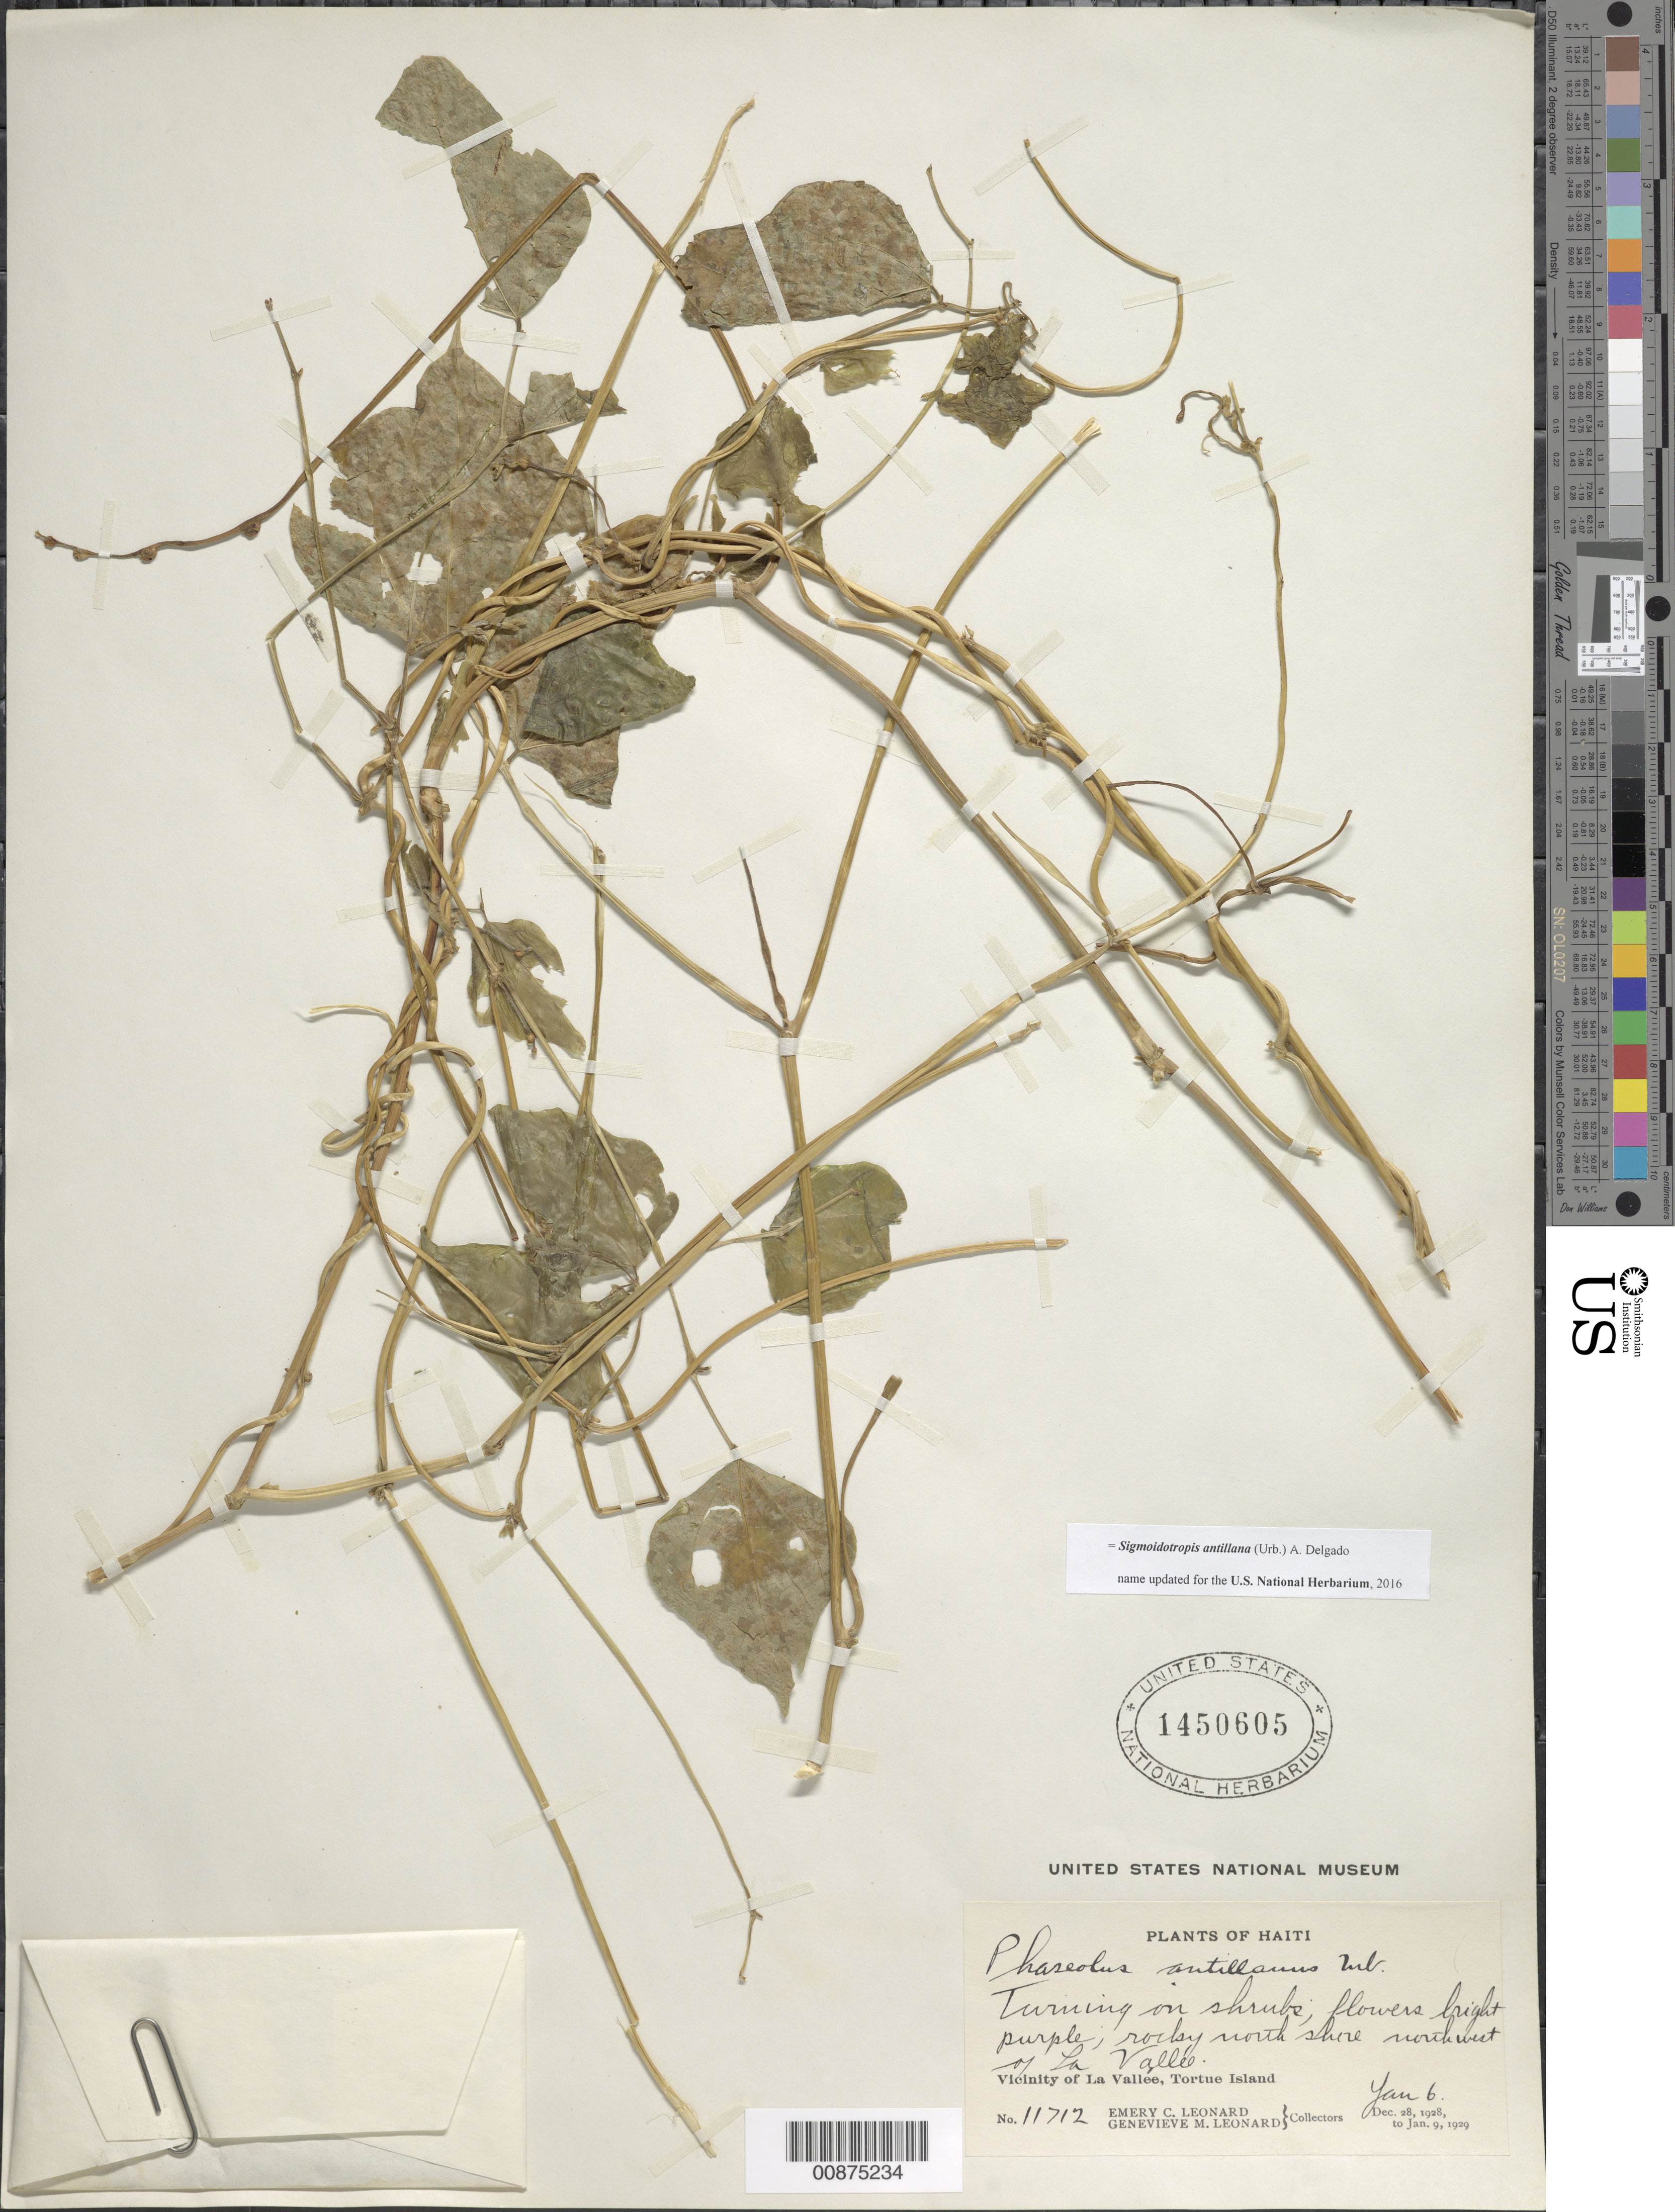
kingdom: Plantae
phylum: Tracheophyta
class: Magnoliopsida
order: Fabales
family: Fabaceae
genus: Sigmoidotropis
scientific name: Sigmoidotropis antillana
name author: (Urb.) A. Delgado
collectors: E. C. Leonard & G. M. Leonard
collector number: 11712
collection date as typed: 06 Jan 1929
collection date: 1929-01-06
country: Haiti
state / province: Nord-Óuest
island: Île de la Tortue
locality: Vicinity of La Vallée, Tortue Island. Rocky north shore northwest of La Vallée.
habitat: Twining on shrubs. Rocky shore.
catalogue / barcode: US 1450605